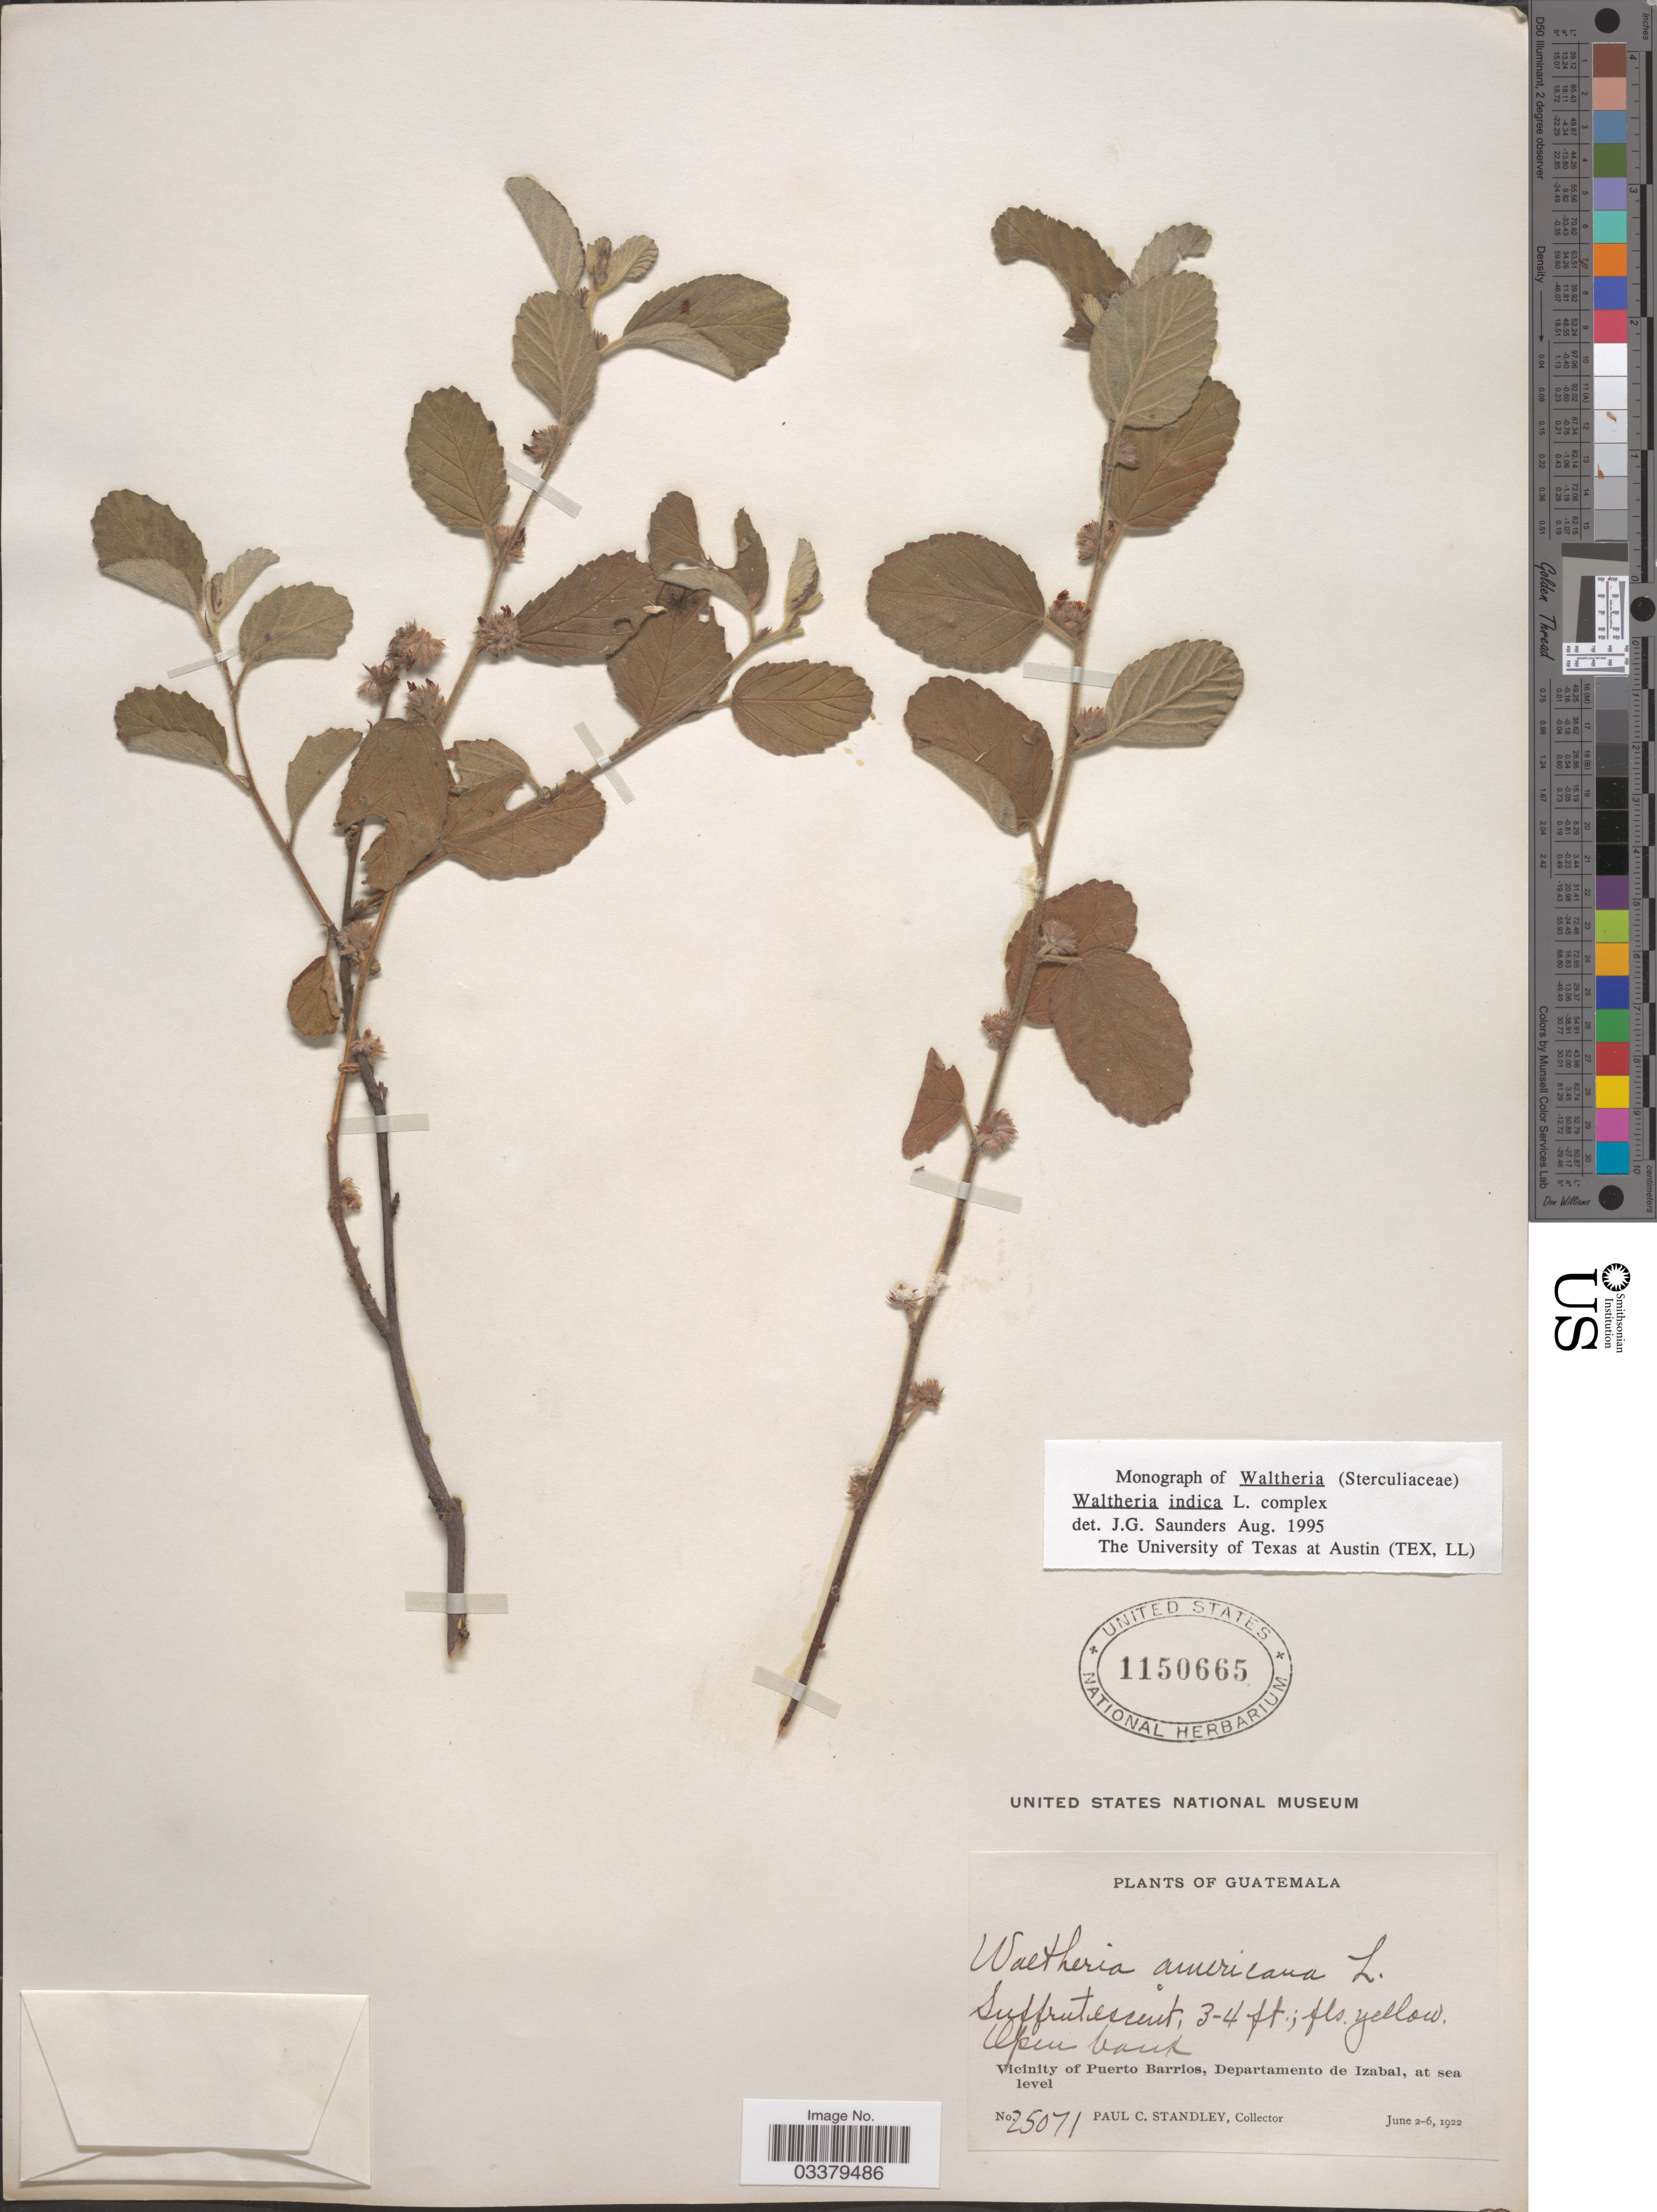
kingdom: Plantae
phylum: Tracheophyta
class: Magnoliopsida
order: Malvales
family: Malvaceae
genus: Waltheria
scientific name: Waltheria indica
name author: L.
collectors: P. C. Standley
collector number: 25071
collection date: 1922-06-02/1922-06-06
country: Guatemala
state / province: Izabal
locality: Vicinity of Puerto Barrios, Departamento de Izabal.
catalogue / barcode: US 1150665